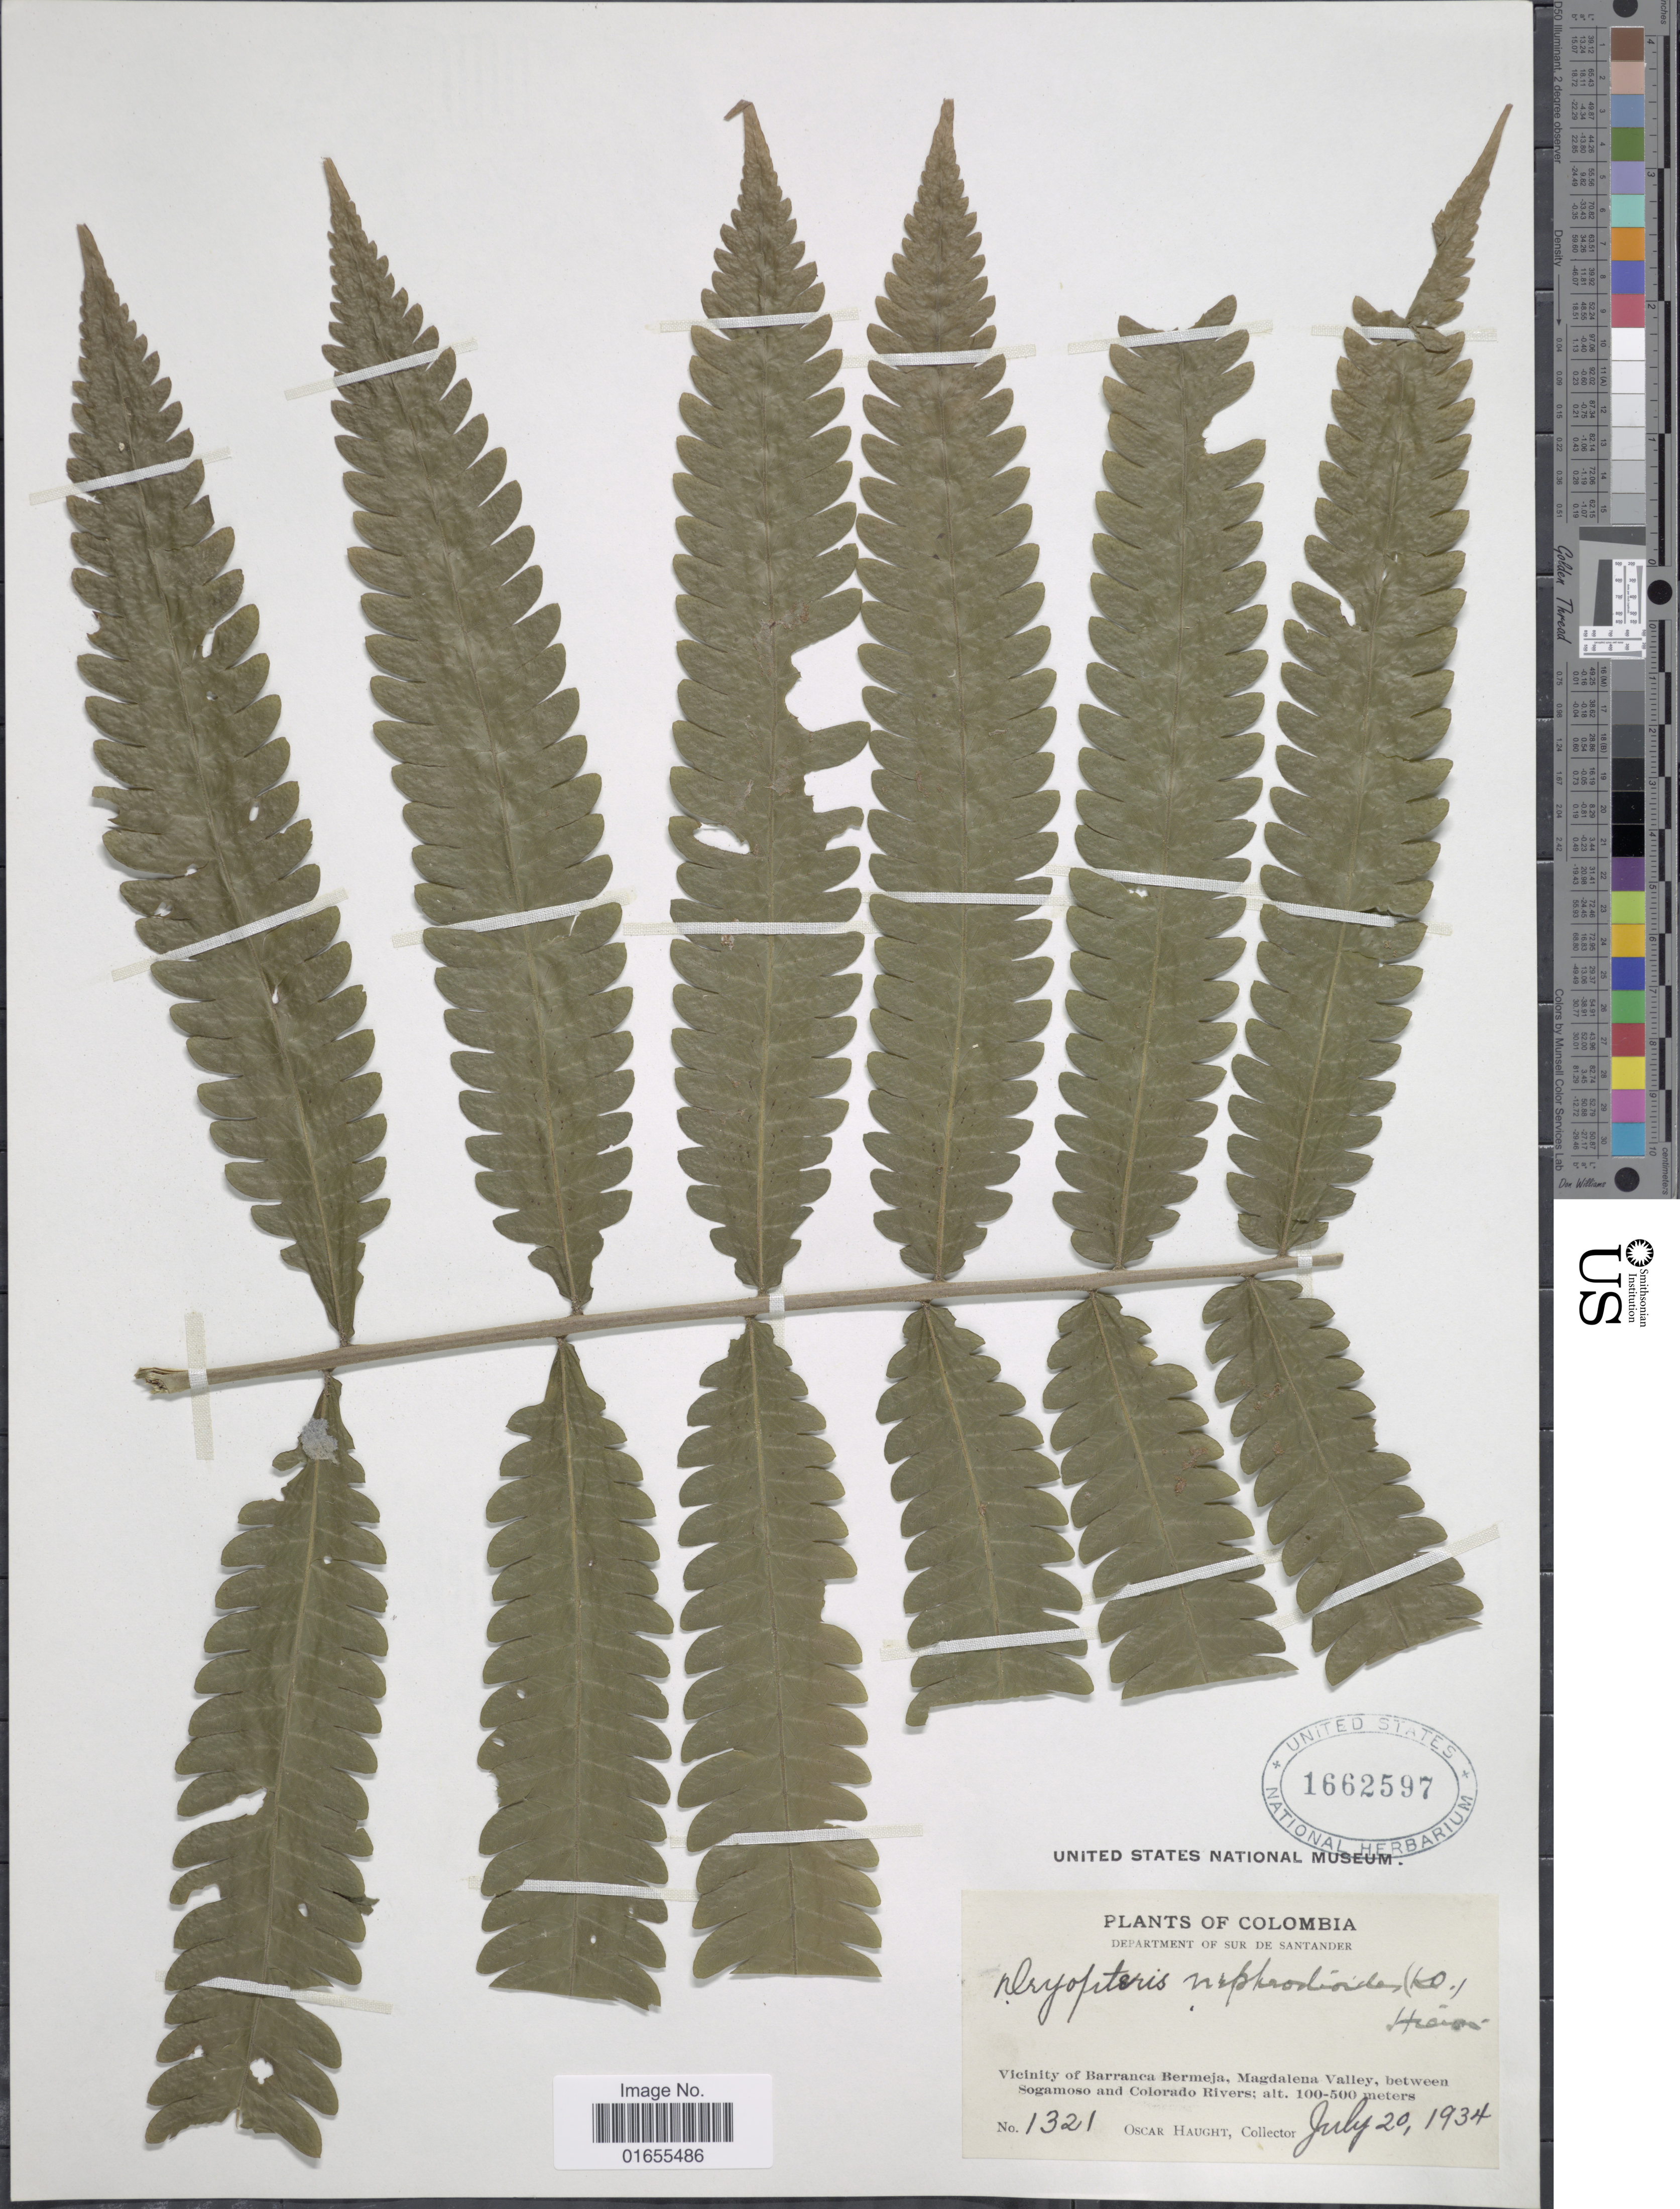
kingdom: Plantae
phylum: Tracheophyta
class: Polypodiopsida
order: Polypodiales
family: Thelypteridaceae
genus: Goniopteris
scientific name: Goniopteris nephrodioides (Klotzsch) comb. nov., ined 2015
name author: (Klotzsch)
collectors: O. L. Haught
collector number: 1321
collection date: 1934-07-20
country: Colombia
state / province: Santander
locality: Vicinity of Barranca Bermeja, Magdalena Valley, between Sogamoso and Colorado Rivers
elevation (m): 100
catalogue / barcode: US 1662597